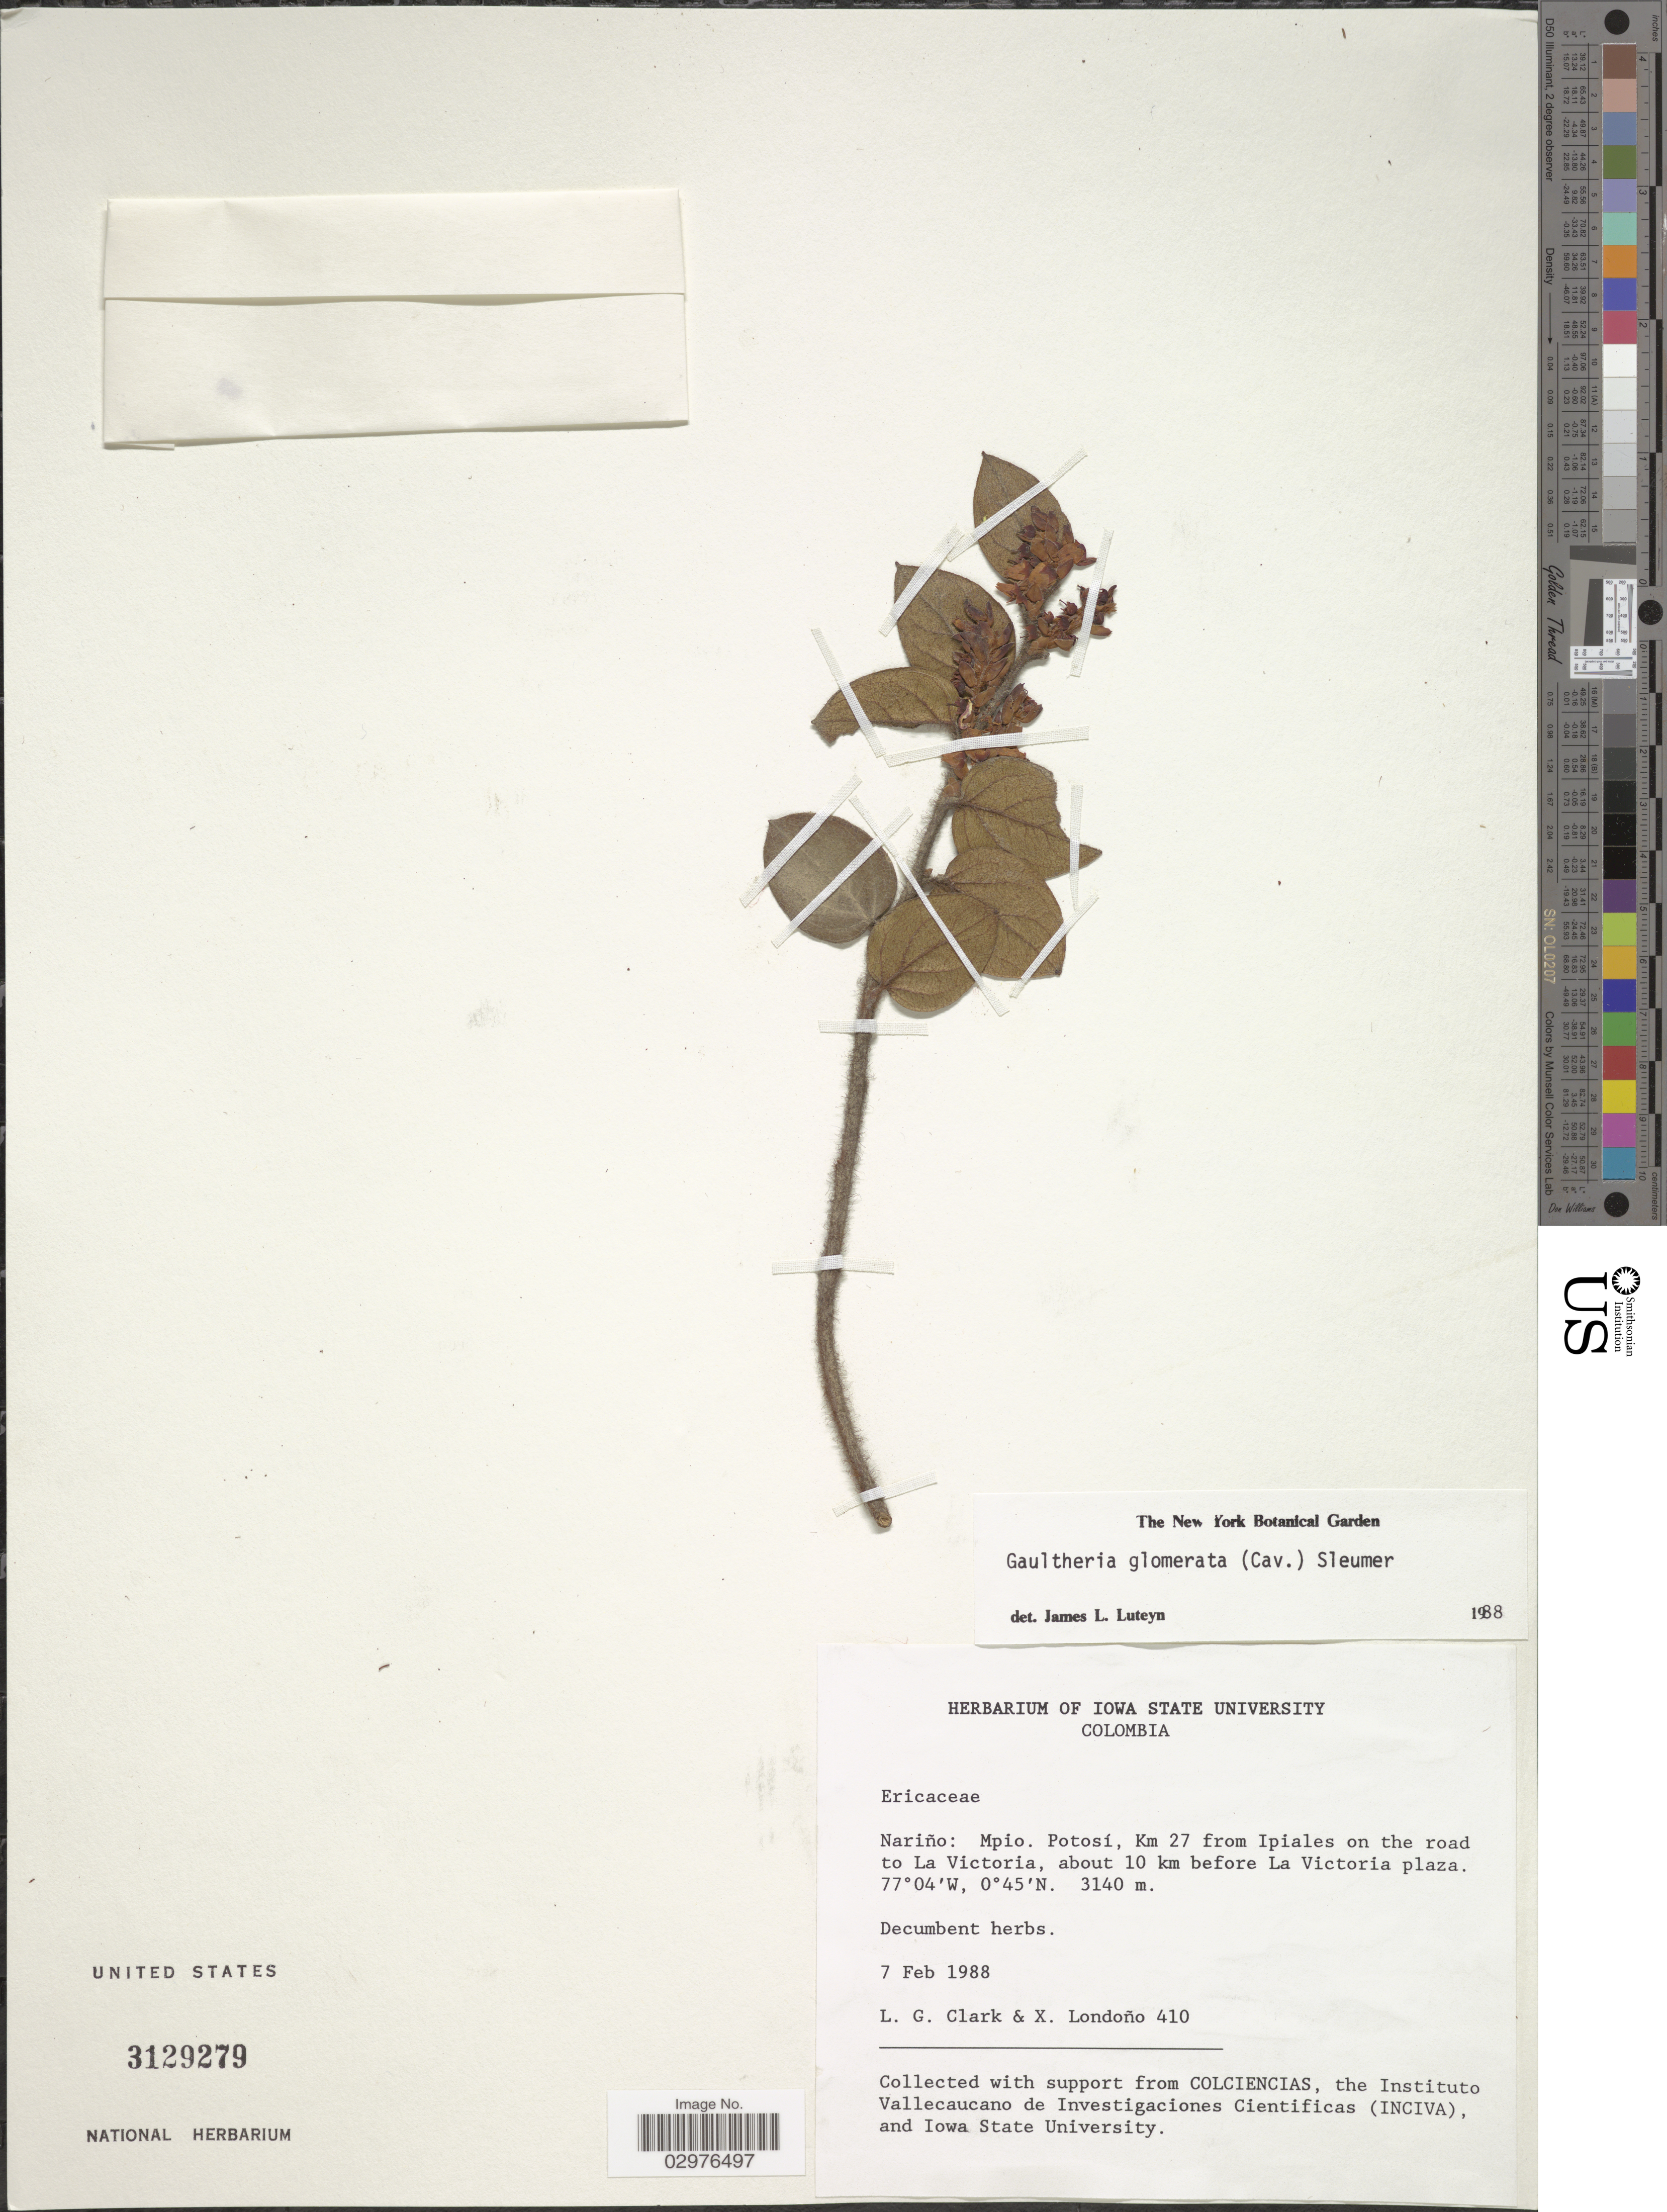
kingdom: Plantae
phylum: Tracheophyta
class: Magnoliopsida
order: Ericales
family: Ericaceae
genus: Gaultheria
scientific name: Gaultheria glomerata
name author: (Cav.) Sleumer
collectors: L. G. Clark & X. Londoño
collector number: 410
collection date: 1988-02-07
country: Colombia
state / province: Nariño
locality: Mpio. Potosí, Km 27 from Ipiales on the road to La Victoria, about 10 km before La Victoria plaza.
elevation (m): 3140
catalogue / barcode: US 3129279